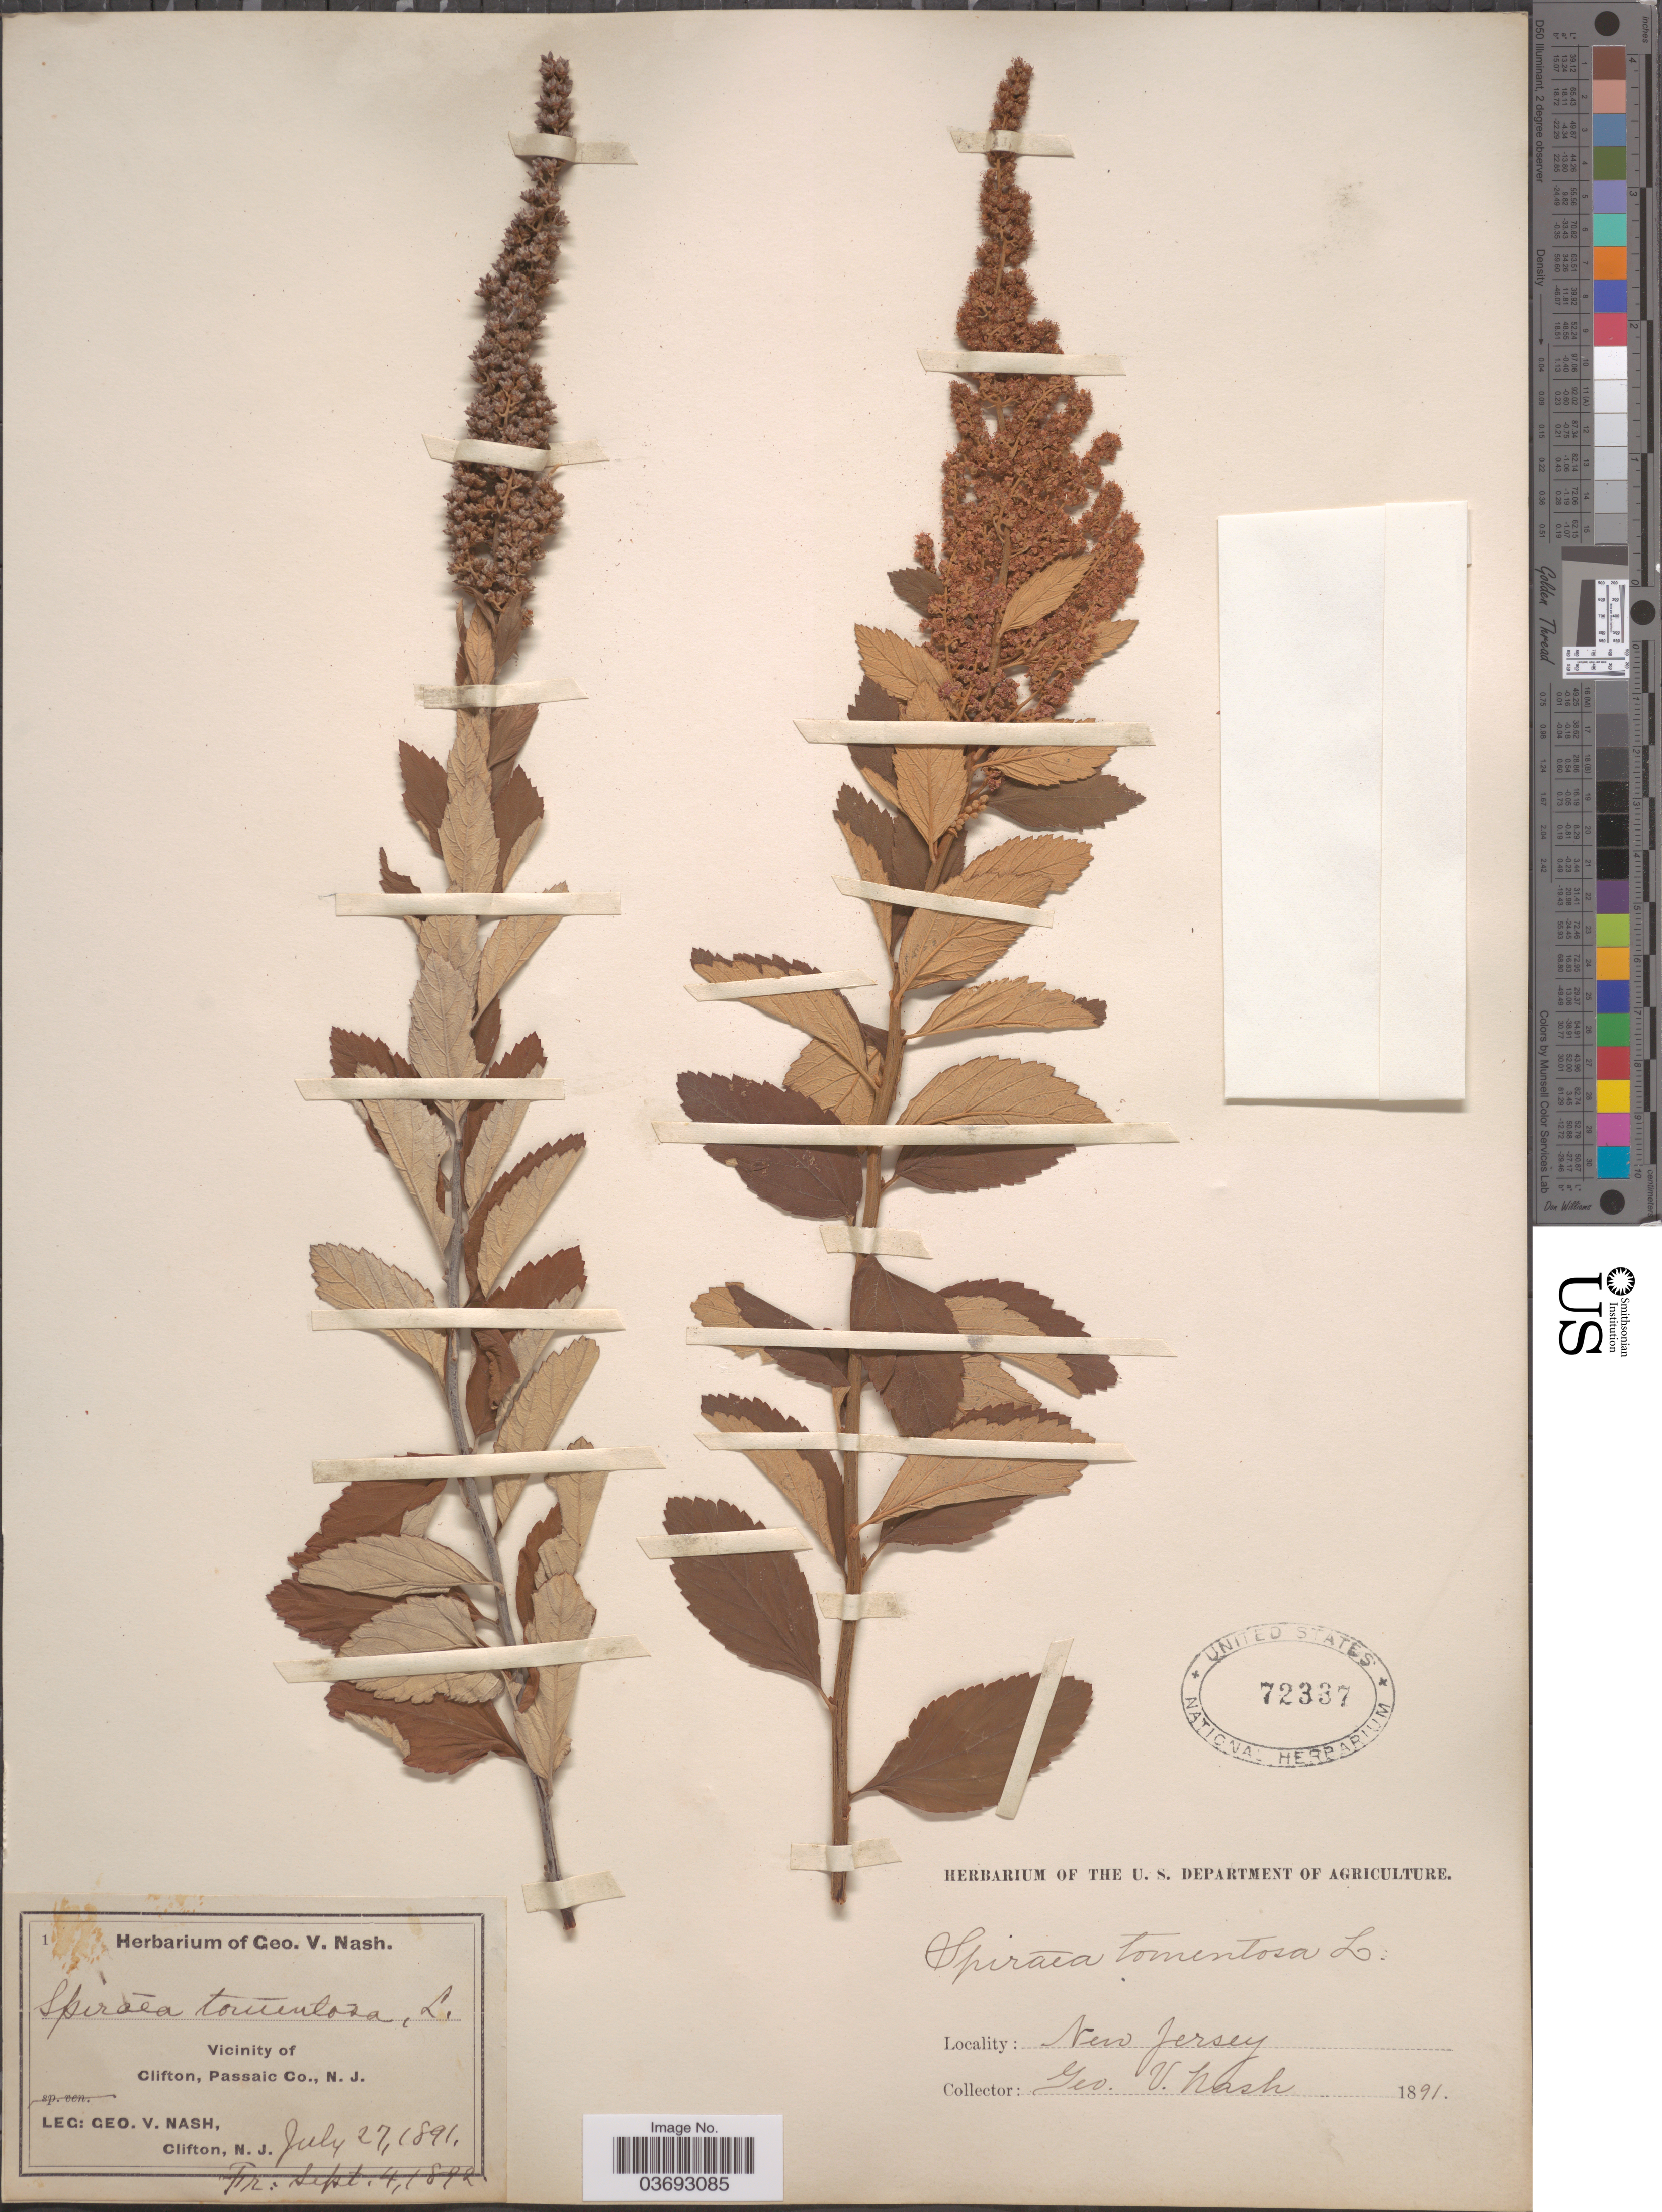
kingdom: Plantae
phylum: Tracheophyta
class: Magnoliopsida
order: Rosales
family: Rosaceae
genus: Spiraea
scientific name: Spiraea tomentosa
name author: L.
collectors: G. V. Nash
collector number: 1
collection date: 1891-07-27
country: United States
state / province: New Jersey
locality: Vicinity of Clifton, Passaic Co.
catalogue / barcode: US 72337